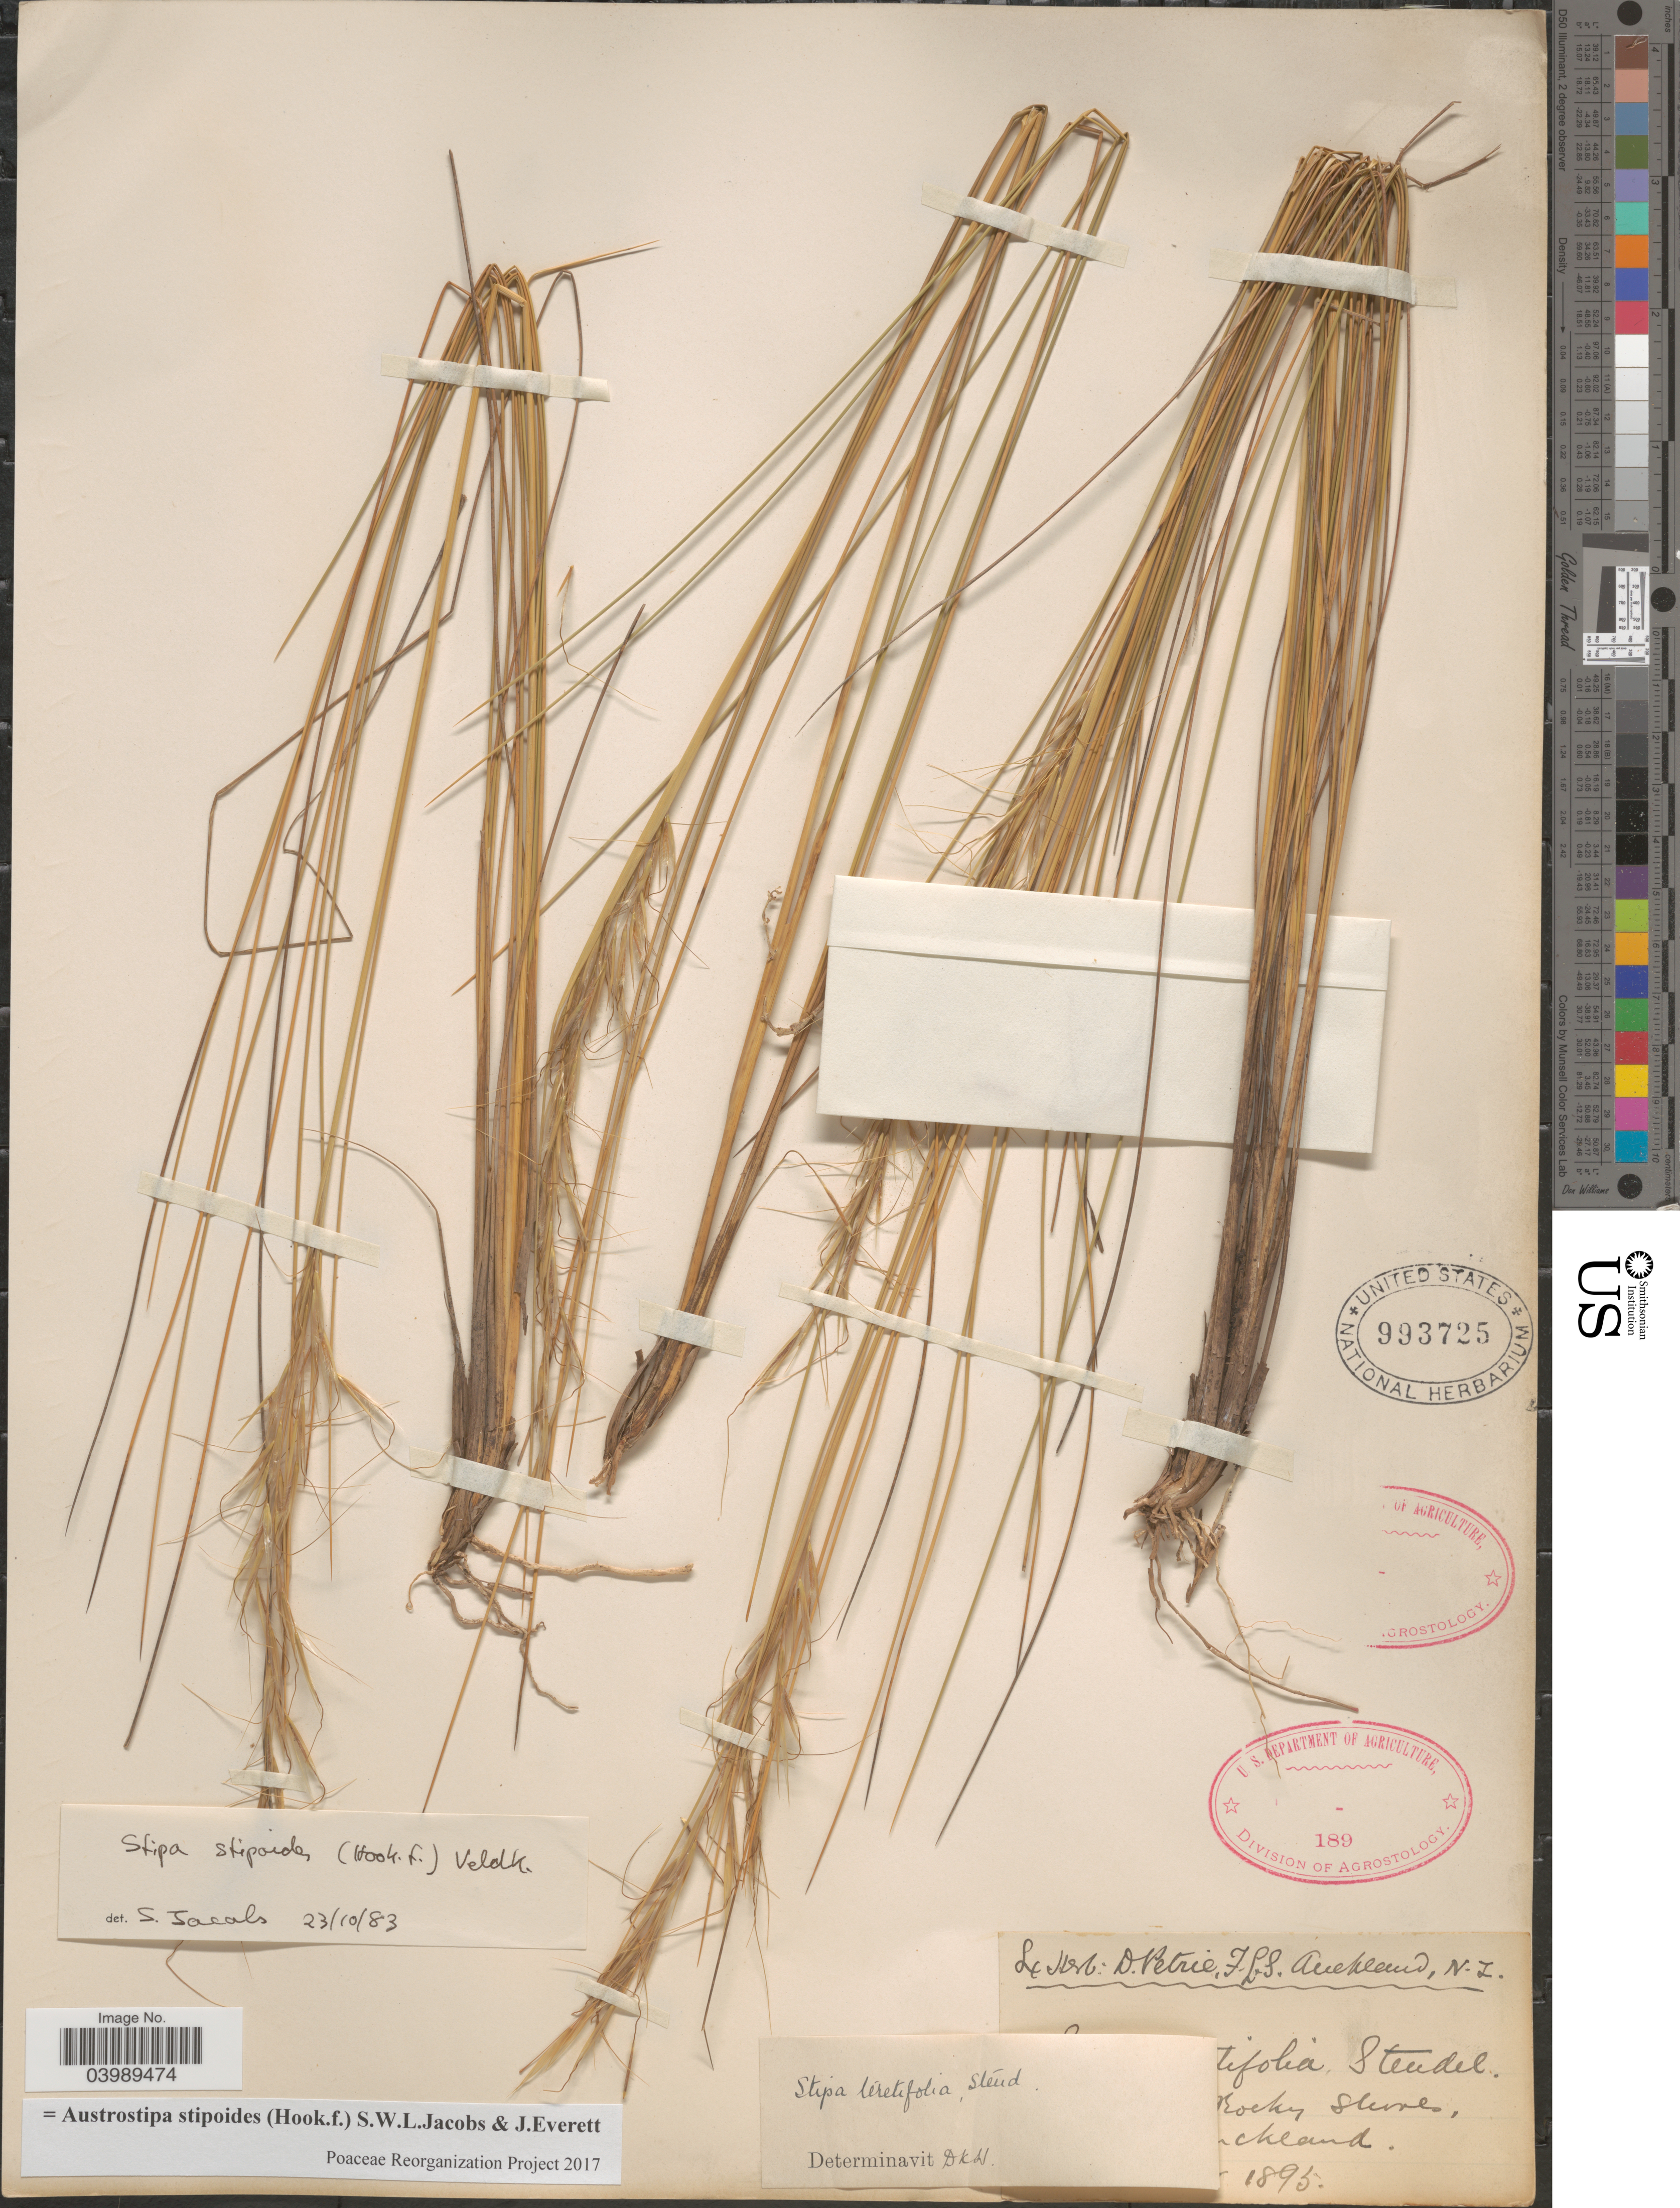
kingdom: Plantae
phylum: Tracheophyta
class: Liliopsida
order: Poales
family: Poaceae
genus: Austrostipa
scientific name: Austrostipa stipoides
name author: (Hook. f.) S.W.L. Jacobs & J. Everett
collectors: Ex Herb. D. Petrie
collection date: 1895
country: New Zealand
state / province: Auckland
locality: [illegible text] Rocky Shores.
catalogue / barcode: US 993725